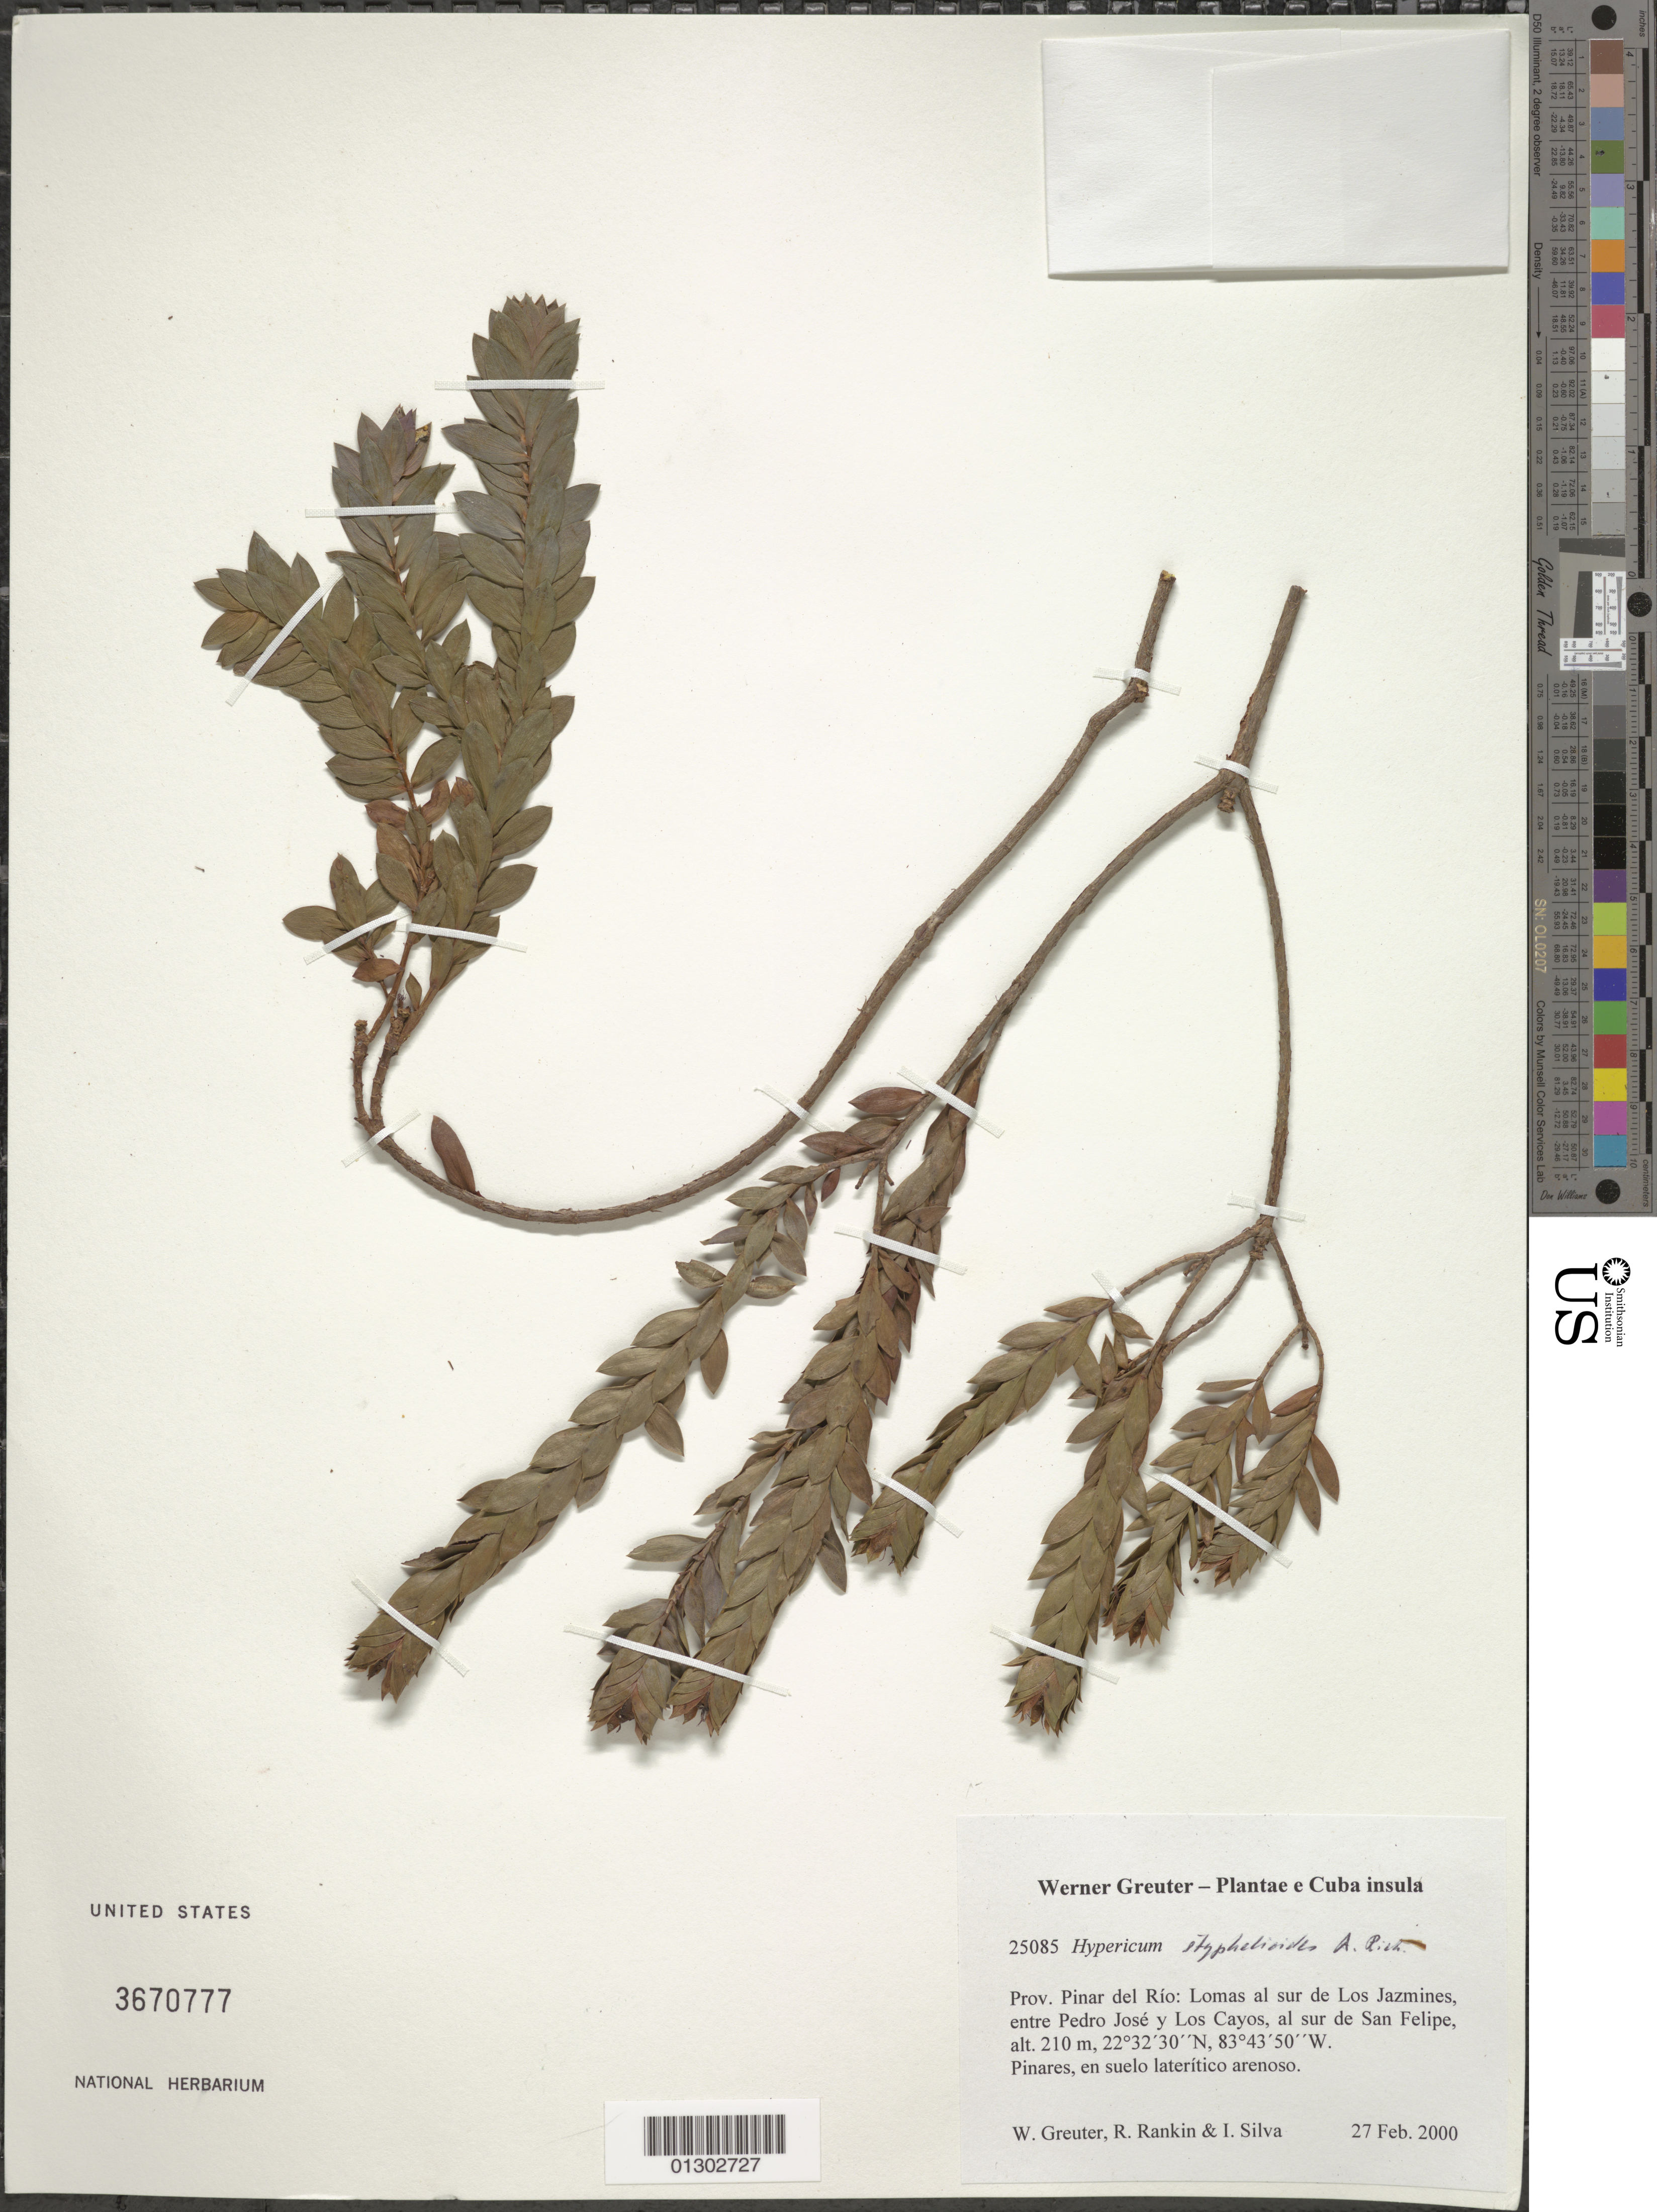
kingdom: Plantae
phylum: Tracheophyta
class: Magnoliopsida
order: Malpighiales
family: Hypericaceae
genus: Hypericum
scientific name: Hypericum styphelioides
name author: A. Rich.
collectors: W. R. Greuter, R. Rankin Rodriguez & I. Silva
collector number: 25085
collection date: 2000-02-27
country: Cuba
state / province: Pinar del Rio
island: Cuba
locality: Los Jazmines, lomas al sur; entre Pedro José y Los Cayos, al sur de San Felipe.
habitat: Pinares, en suelo laterítico arenoso.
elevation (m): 210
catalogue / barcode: US 3670777